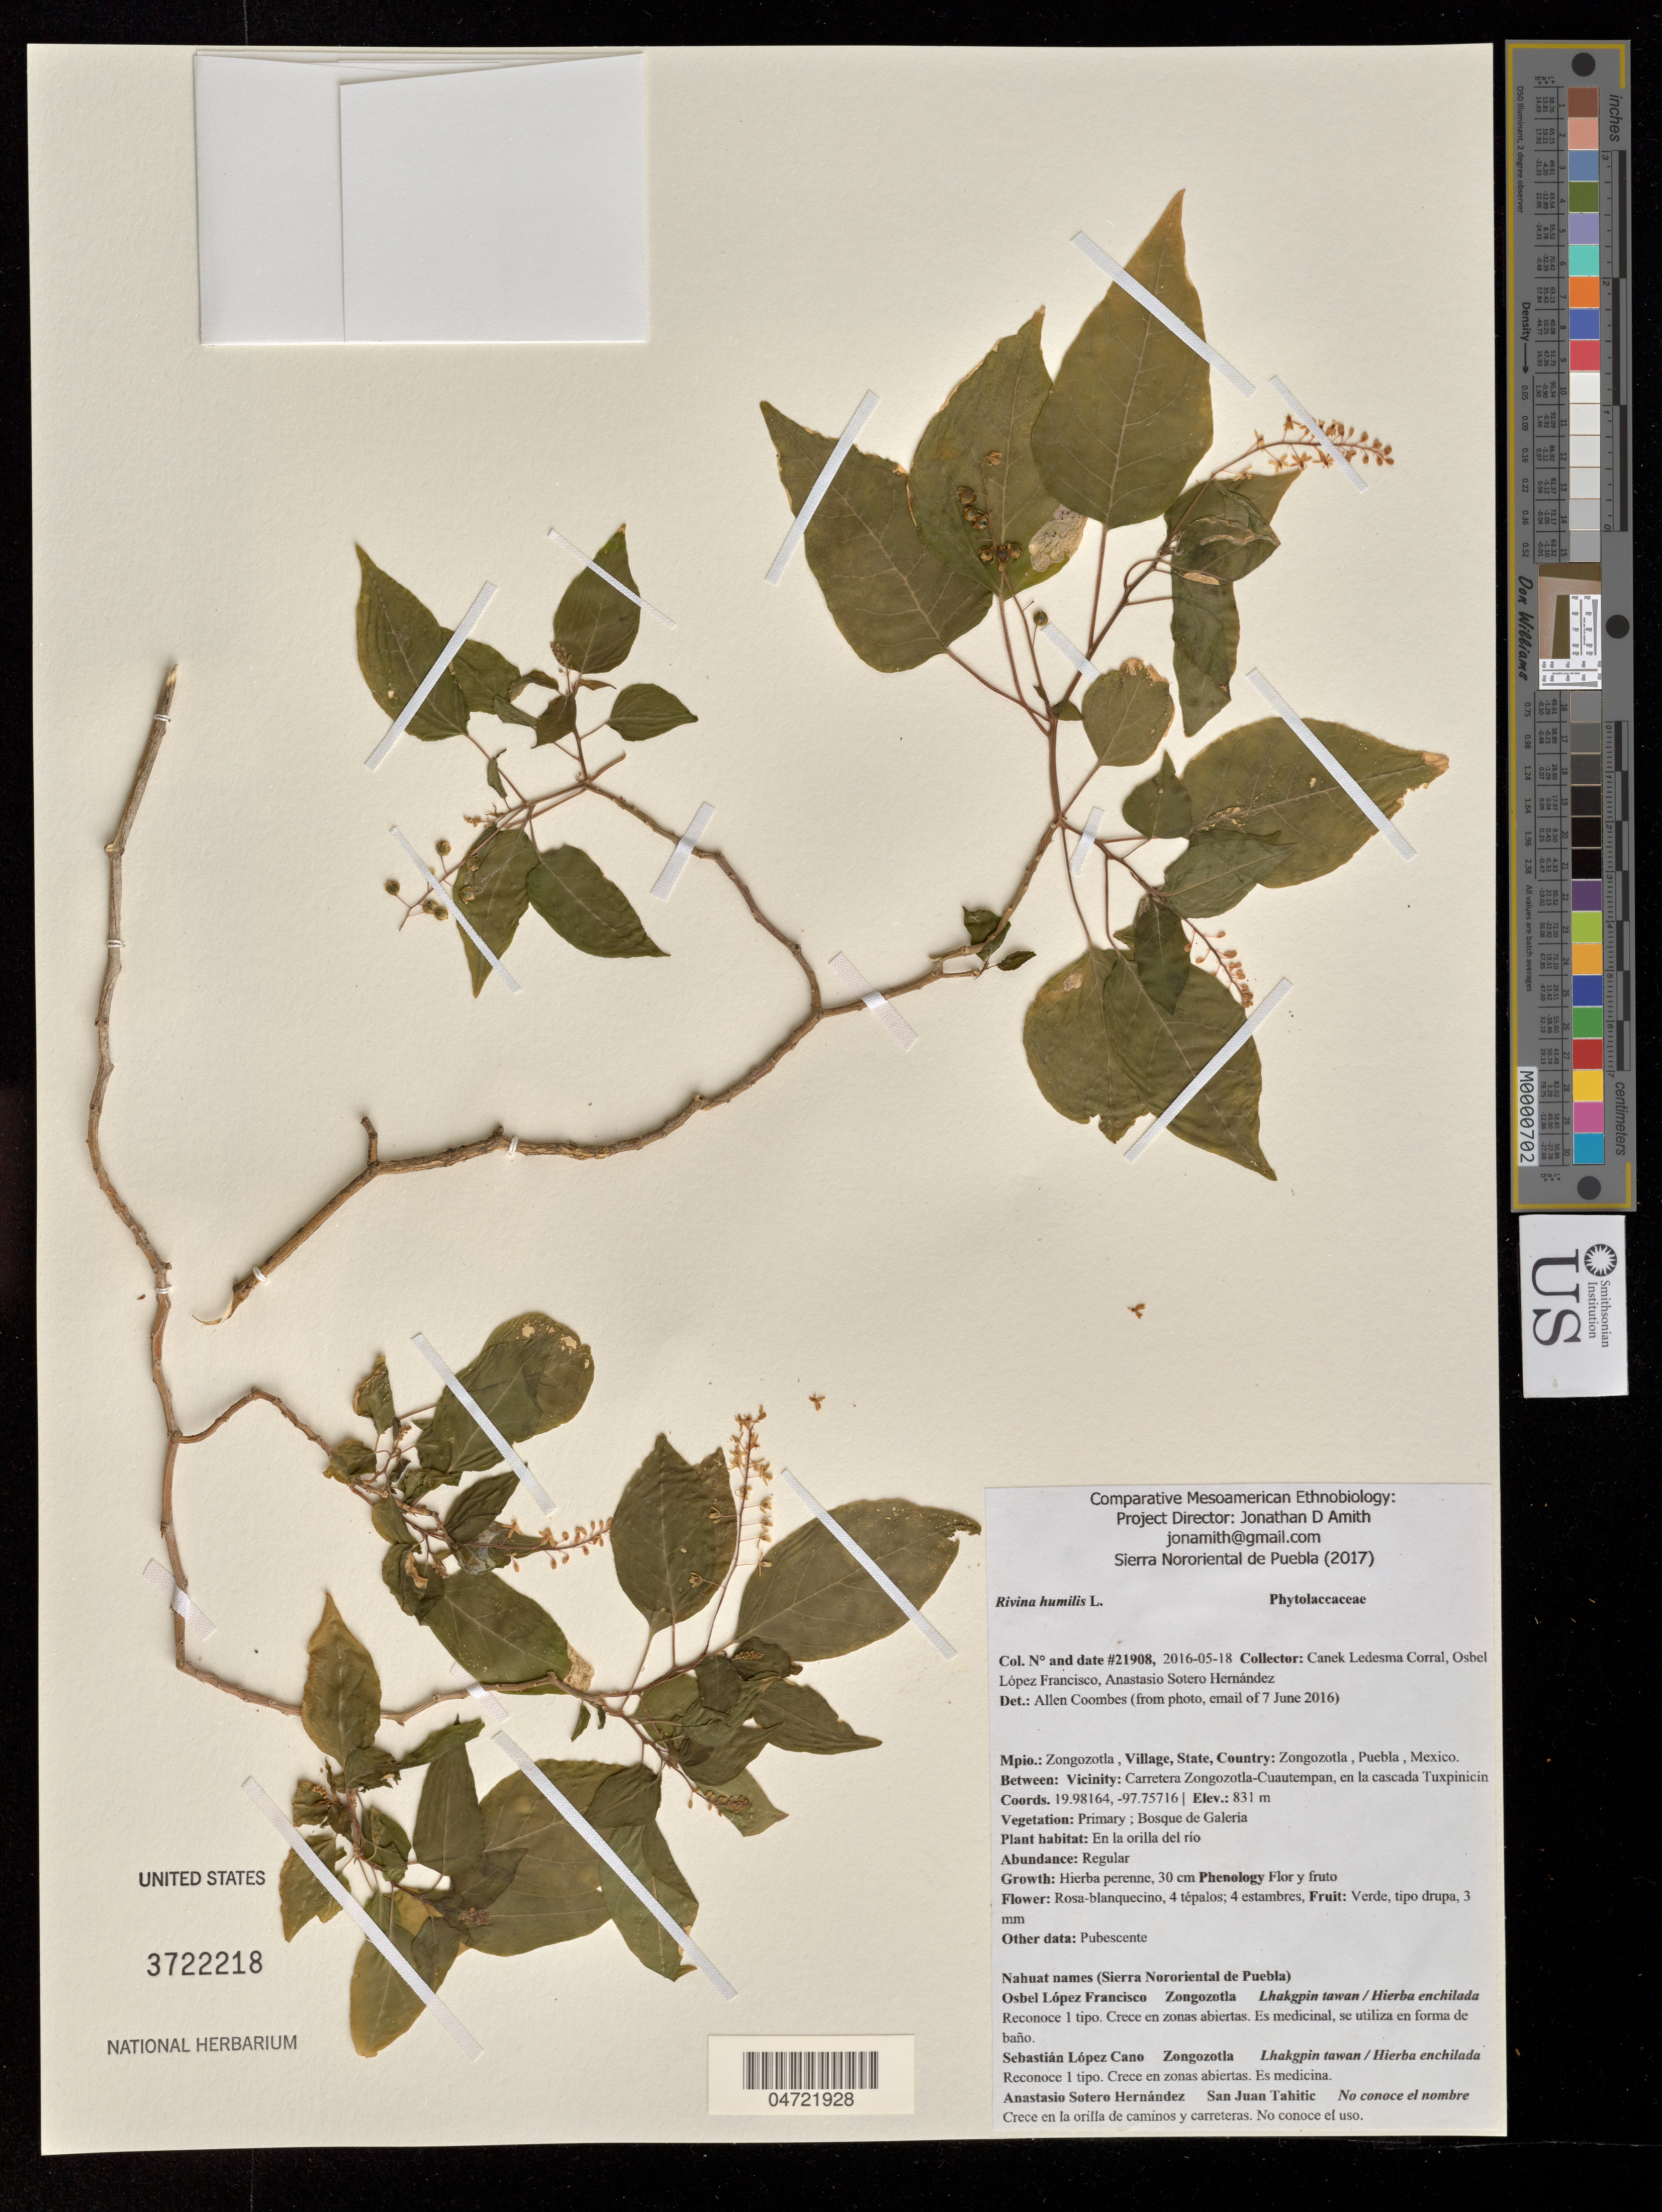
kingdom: Plantae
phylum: Tracheophyta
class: Magnoliopsida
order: Caryophyllales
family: Phytolaccaceae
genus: Rivina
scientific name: Rivina humilis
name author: L.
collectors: Canek Ledesma C., O. Lopez Francisco & A. Sotero H.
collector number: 21908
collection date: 2016-05-18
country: Mexico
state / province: Puebla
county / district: Zongozotla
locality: Carretera Zongozotla-Cuautempan, en la cascada Tuxpinicin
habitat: En la orilla del rio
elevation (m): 831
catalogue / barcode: US 3722218